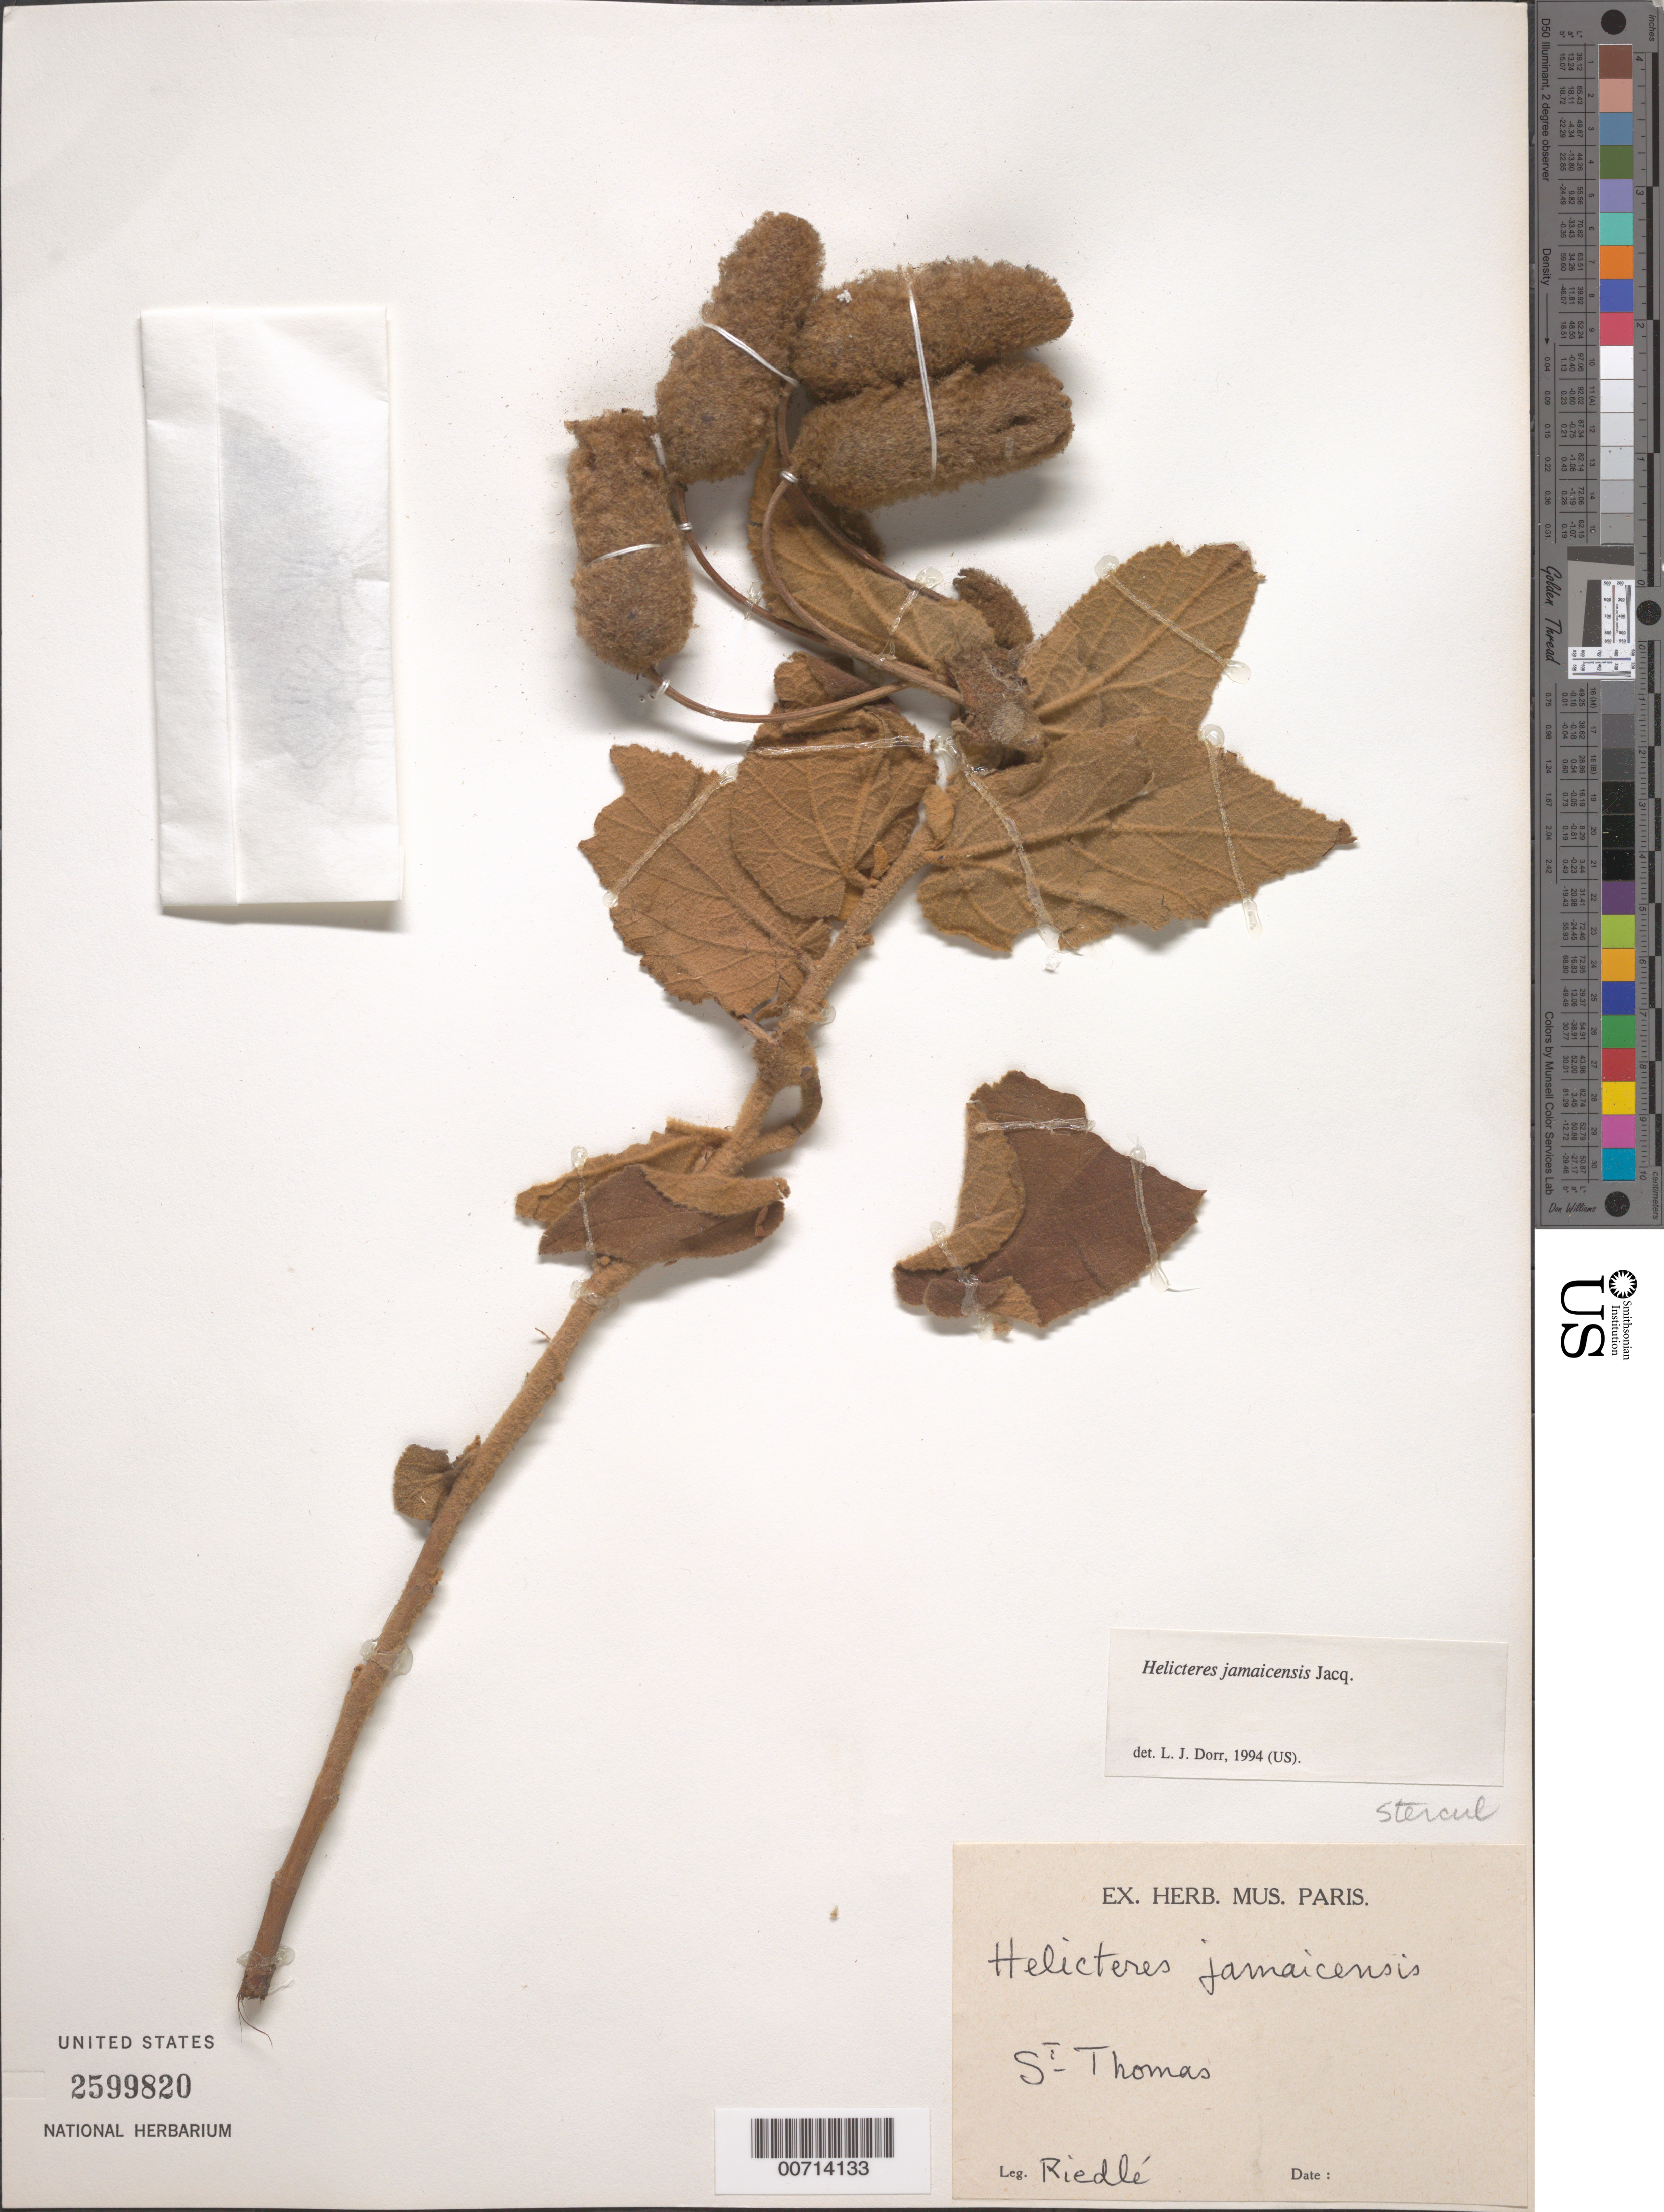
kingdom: Plantae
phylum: Tracheophyta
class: Magnoliopsida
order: Malvales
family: Malvaceae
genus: Helicteres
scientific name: Helicteres jamaicensis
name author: Jacq.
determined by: Dorr, L. J., (BOT), Smithsonian Institution - National Museum of Natural History (UNITED STATES)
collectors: -. Riedle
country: U.S. Virgin Islands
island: St. Thomas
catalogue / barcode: US 2599820